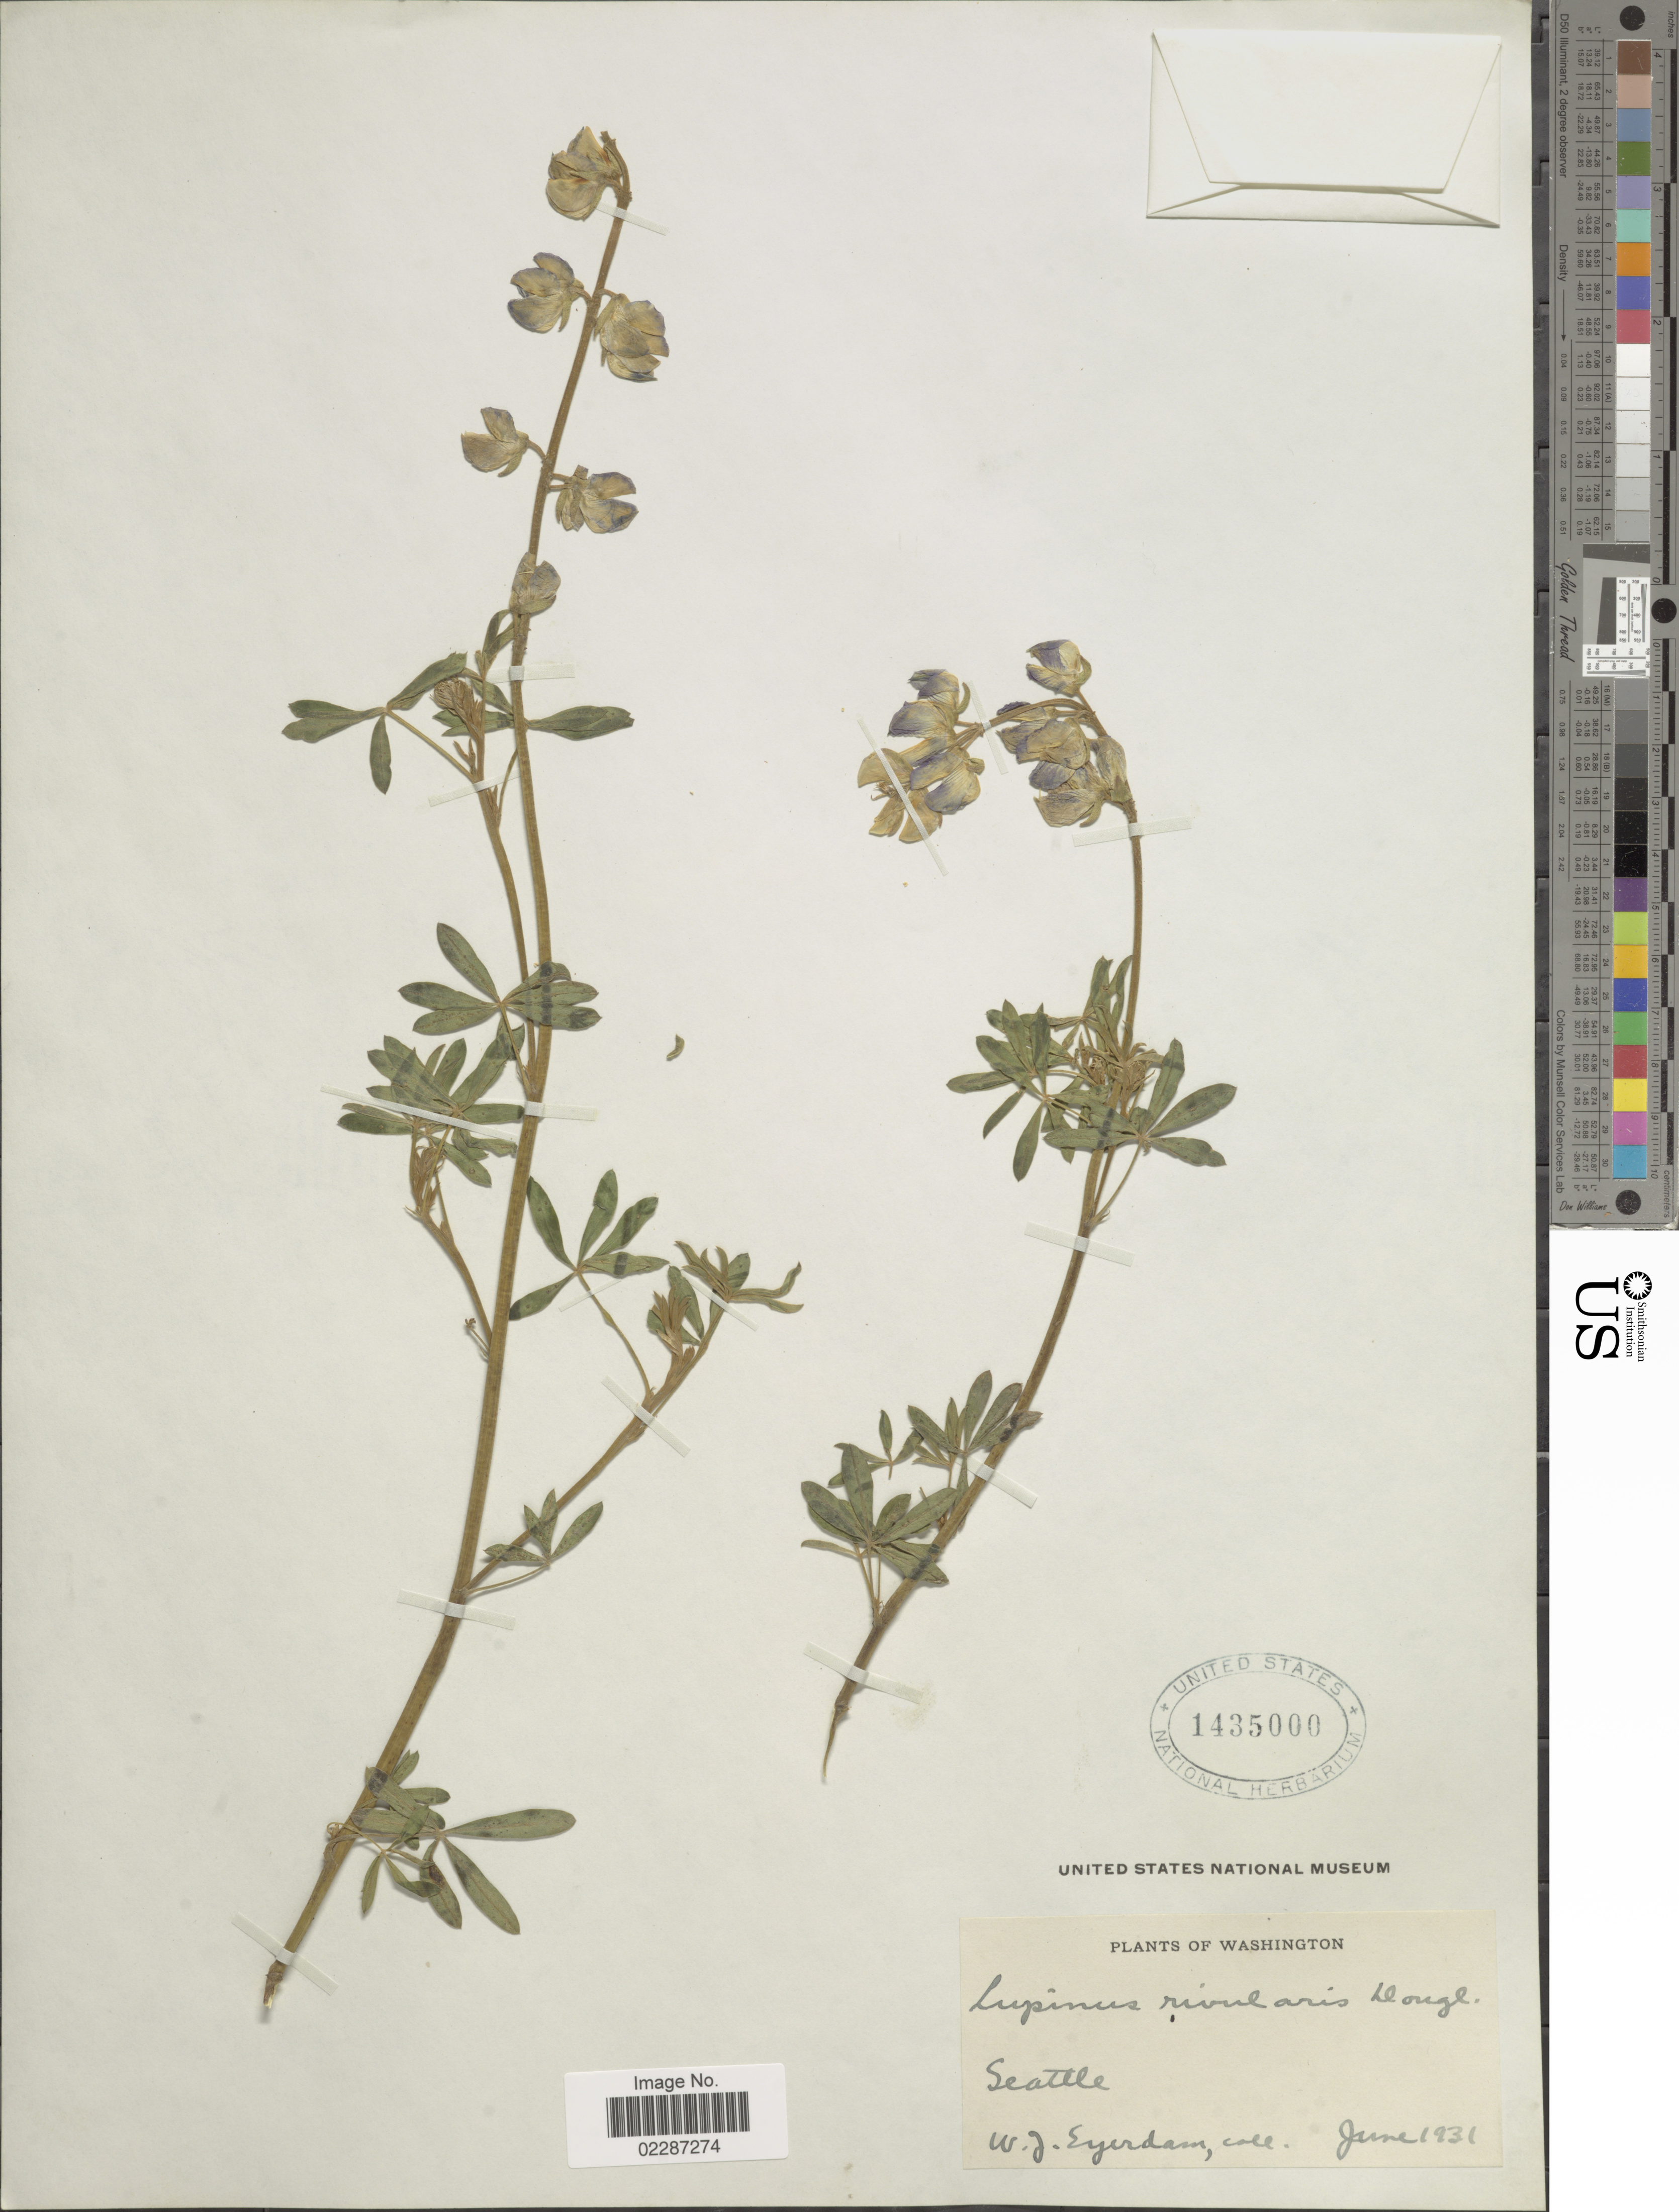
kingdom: Plantae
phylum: Tracheophyta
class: Magnoliopsida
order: Fabales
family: Fabaceae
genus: Lupinus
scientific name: Lupinus rivularis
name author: Lindl.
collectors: W. J. Eyerdam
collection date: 1931-06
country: United States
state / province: Washington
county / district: King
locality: Seattle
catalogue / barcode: US 1435000